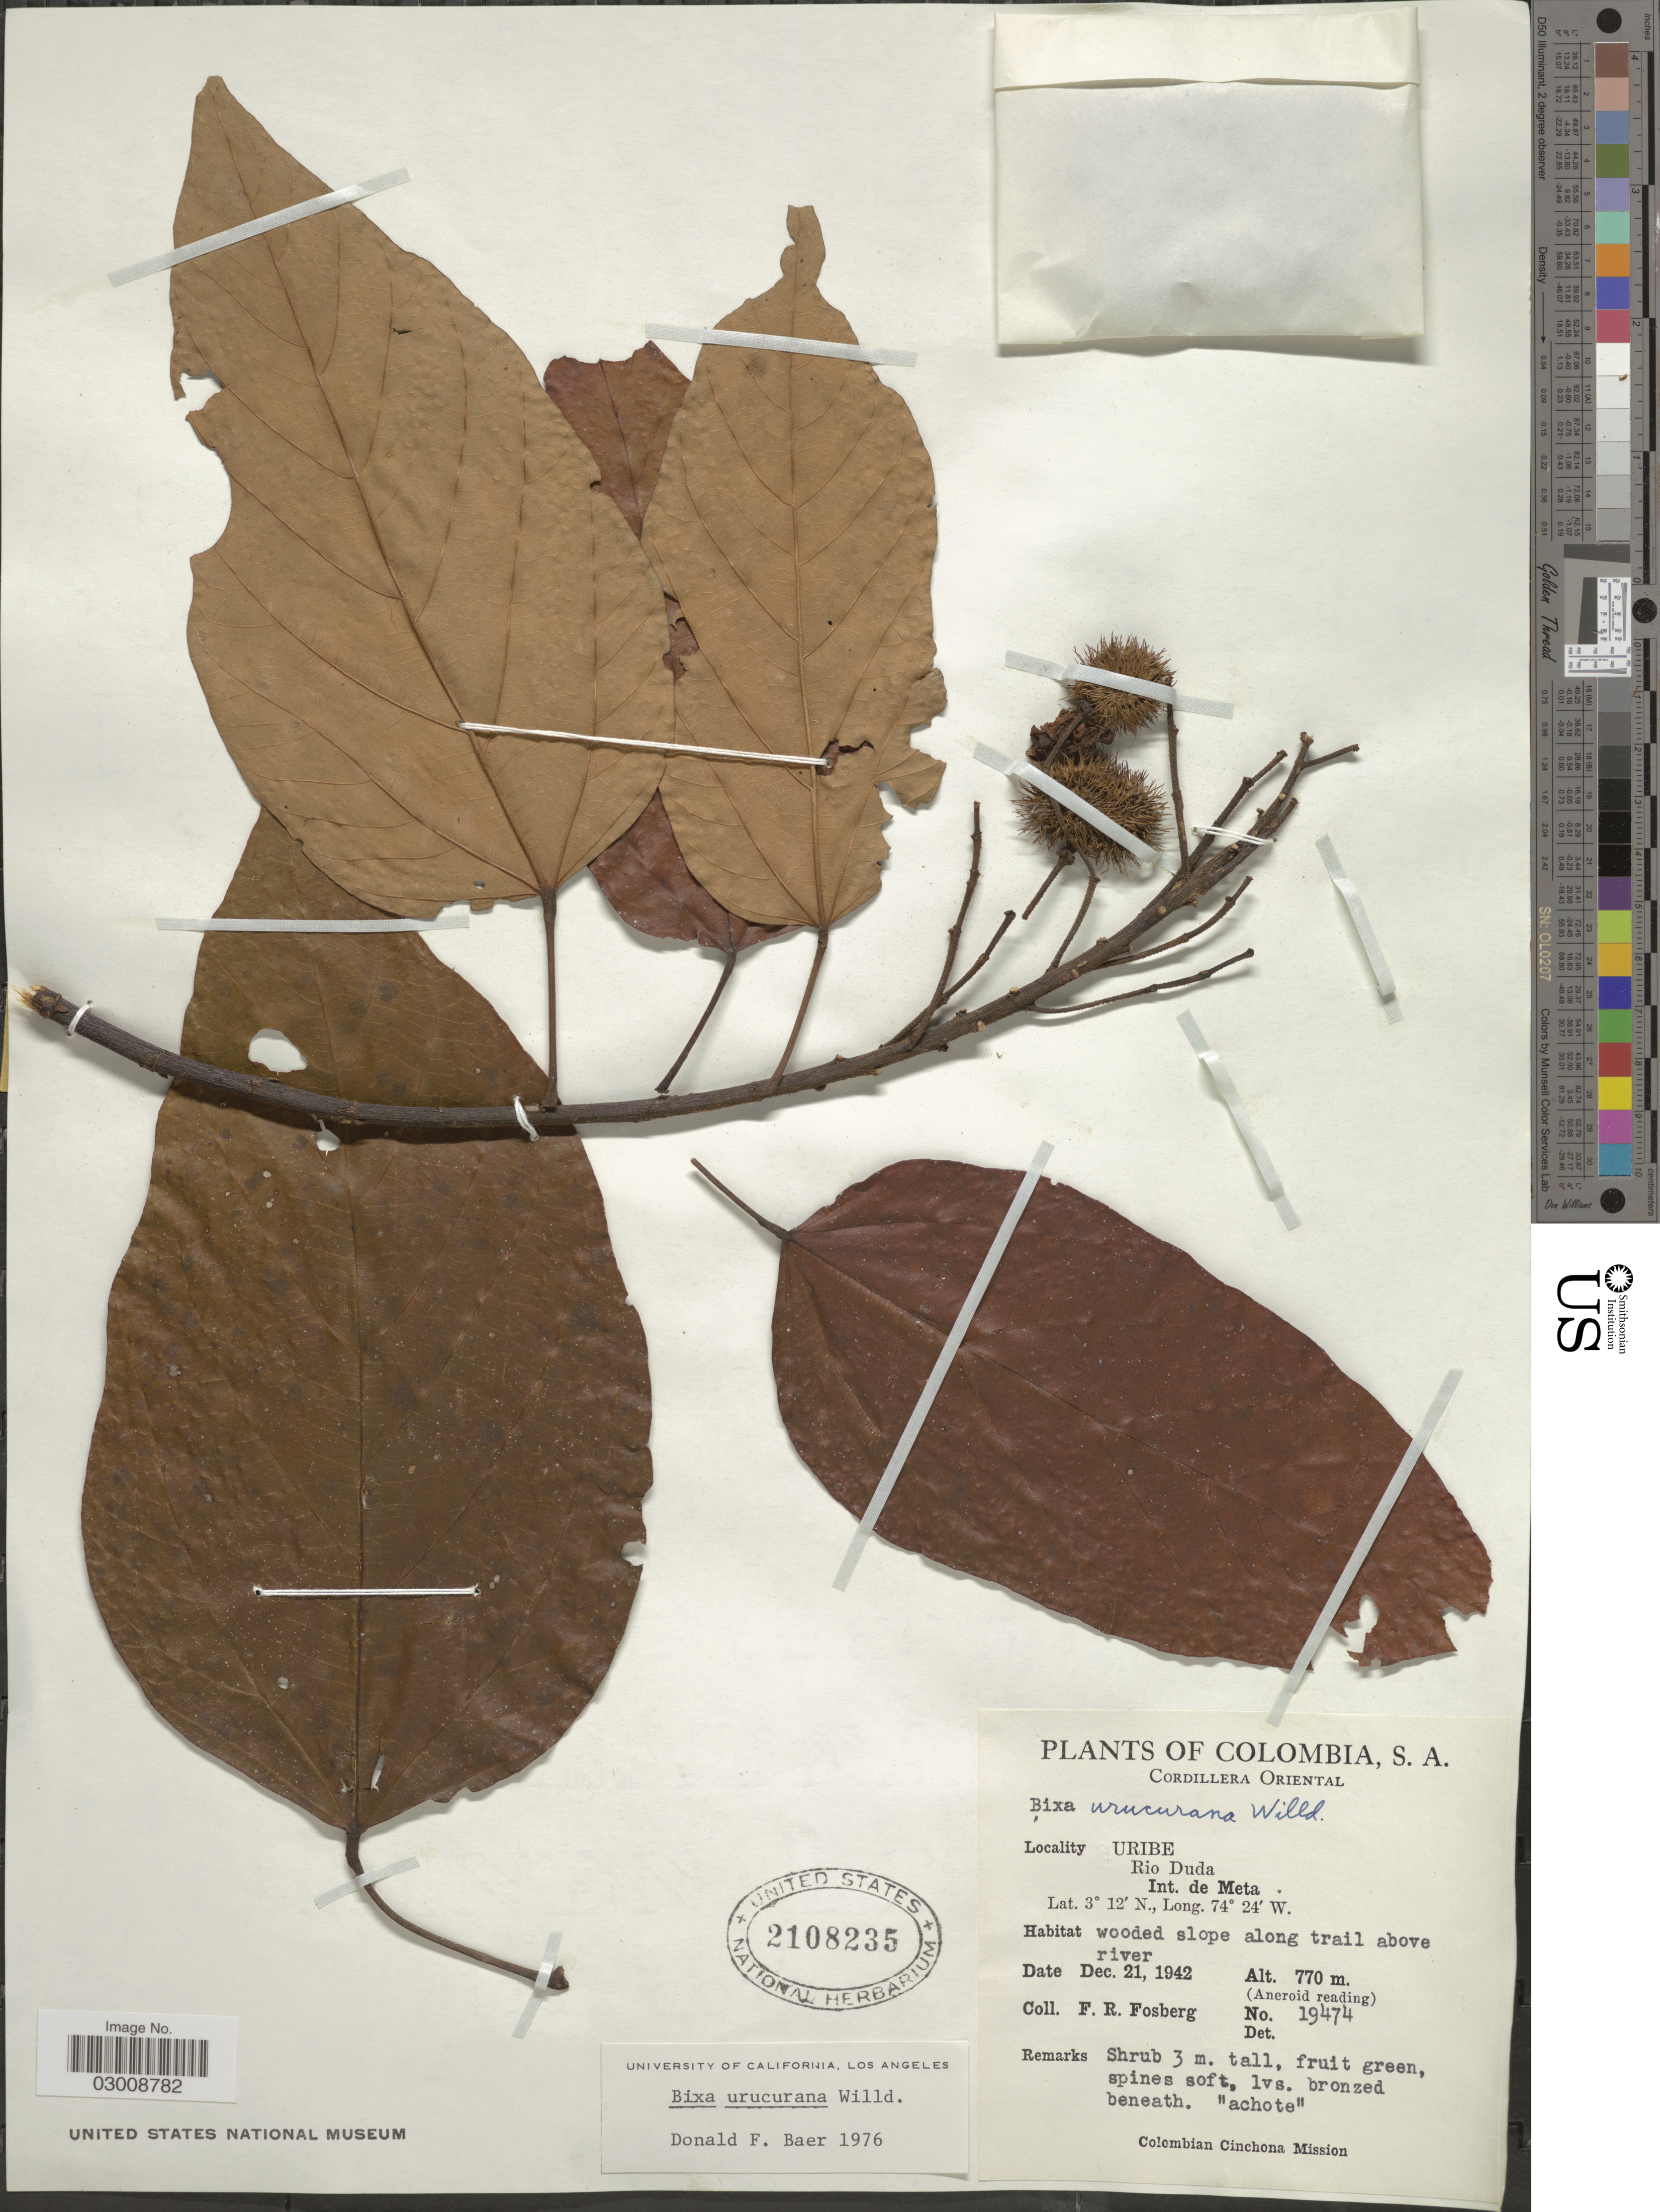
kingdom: Plantae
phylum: Tracheophyta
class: Magnoliopsida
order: Malvales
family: Bixaceae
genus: Bixa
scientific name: Bixa urucurana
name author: Willd.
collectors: F. R. Fosberg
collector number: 19474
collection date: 1942-12-21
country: Colombia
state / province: Meta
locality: Cordillera Oriental. Uribe. Rio Duda. Int. de Meta. Wooded slope along trail above river.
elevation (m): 770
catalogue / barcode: US 2108235